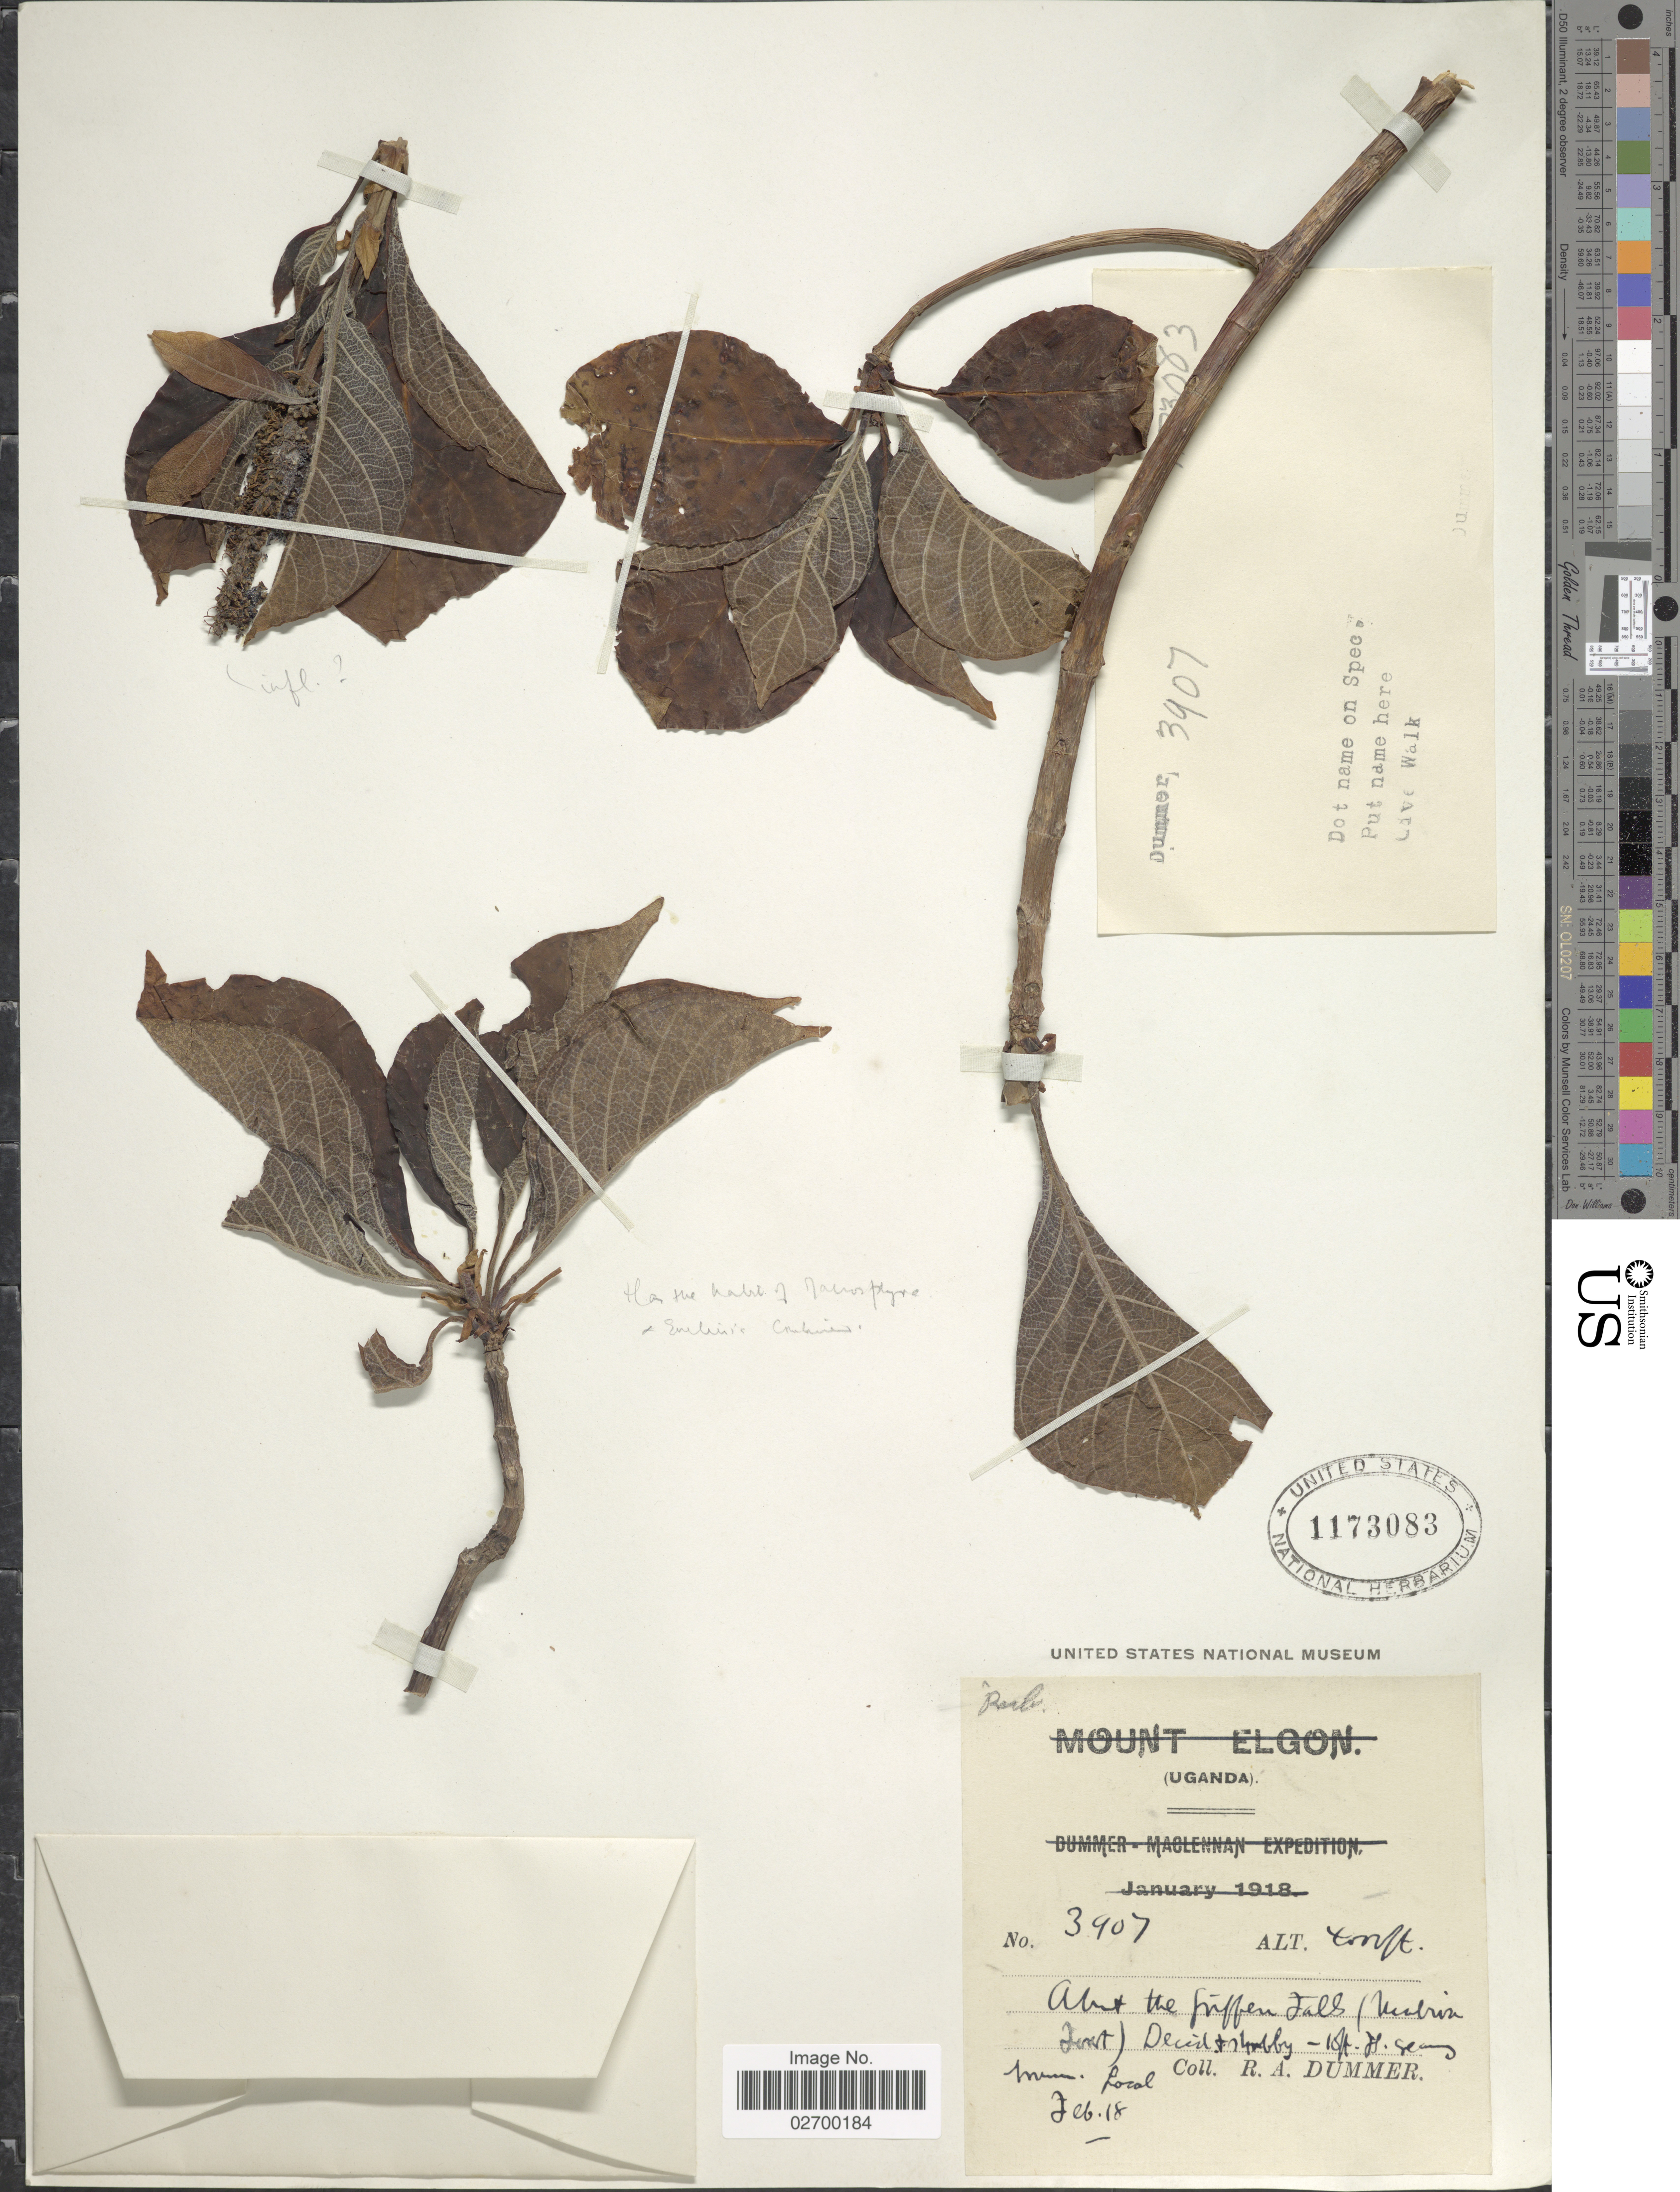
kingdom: Plantae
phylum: Tracheophyta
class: Magnoliopsida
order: Gentianales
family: Rubiaceae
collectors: R. Dümmer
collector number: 3907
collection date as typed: Transcribed d/m/y: /2/18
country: Uganda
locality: About the Griffen Falls (Mabira Forest).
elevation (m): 1219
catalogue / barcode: US 1173083